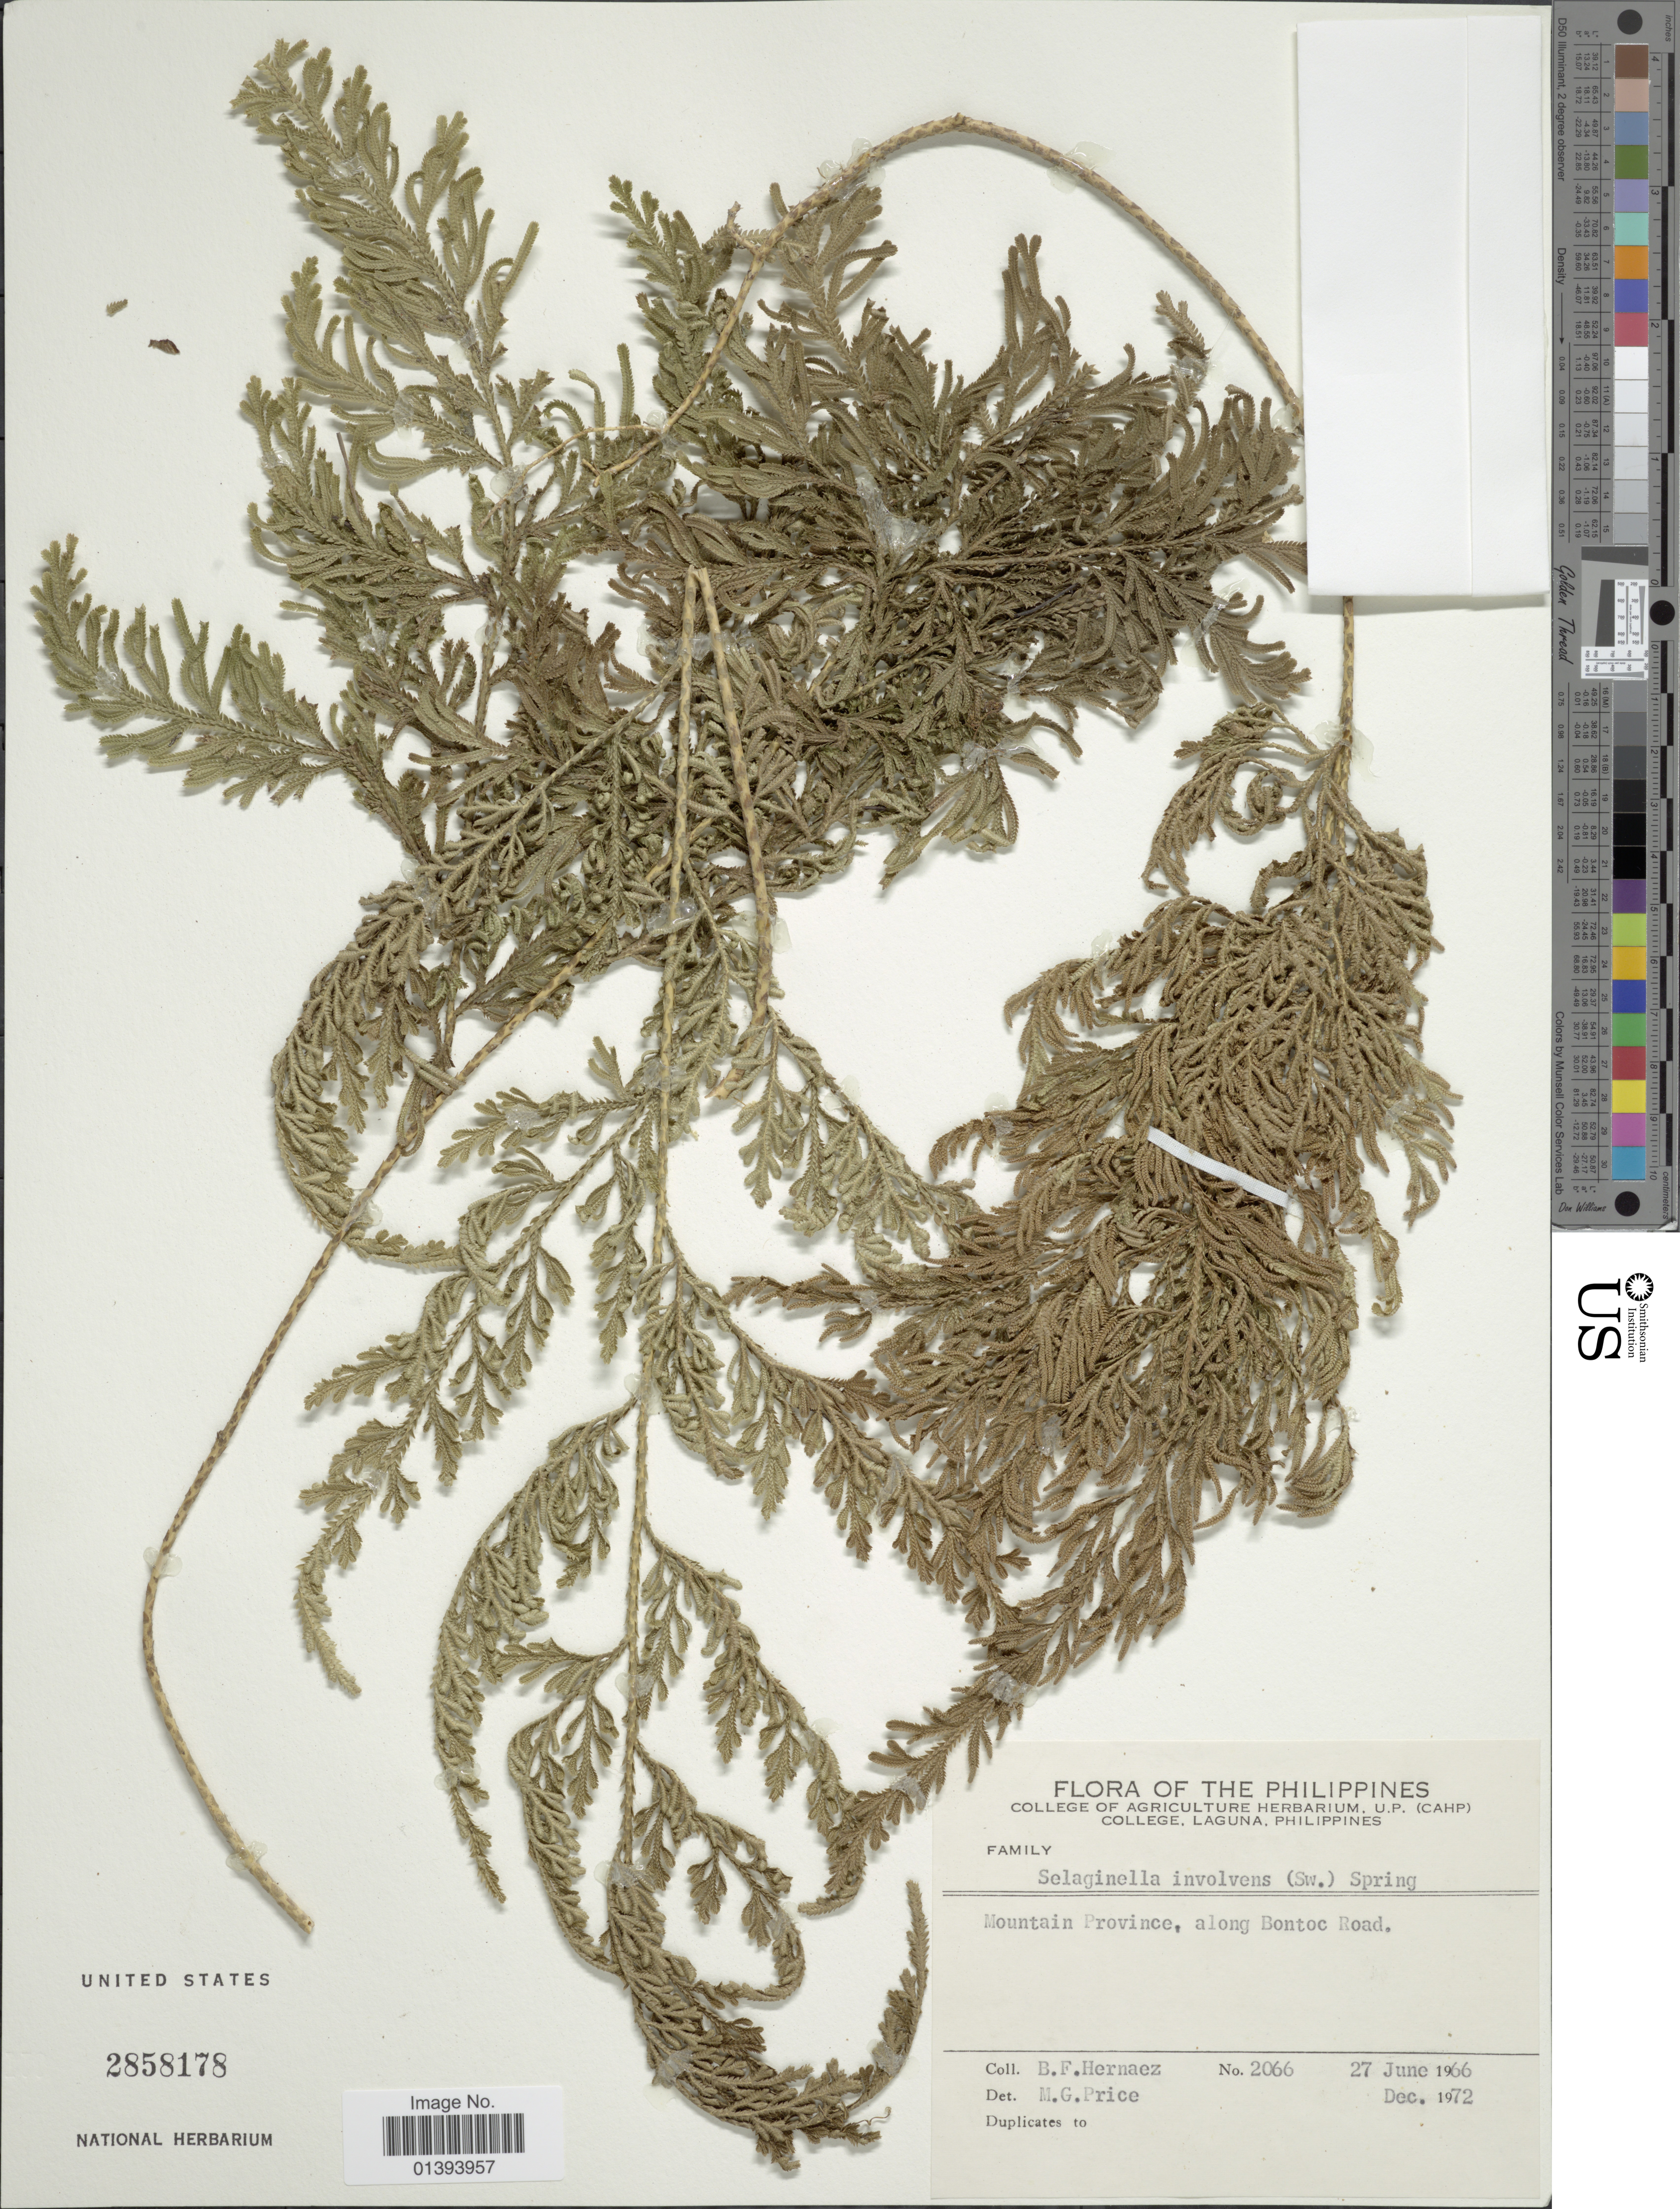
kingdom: Plantae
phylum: Tracheophyta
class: Lycopodiopsida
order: Selaginellales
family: Selaginellaceae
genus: Selaginella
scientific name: Selaginella involvens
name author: (Sw.) Spring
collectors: B. Hernaez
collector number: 2066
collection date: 1966-06-27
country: Philippines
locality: Mountain Province, along Bontoc road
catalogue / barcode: US 2858178